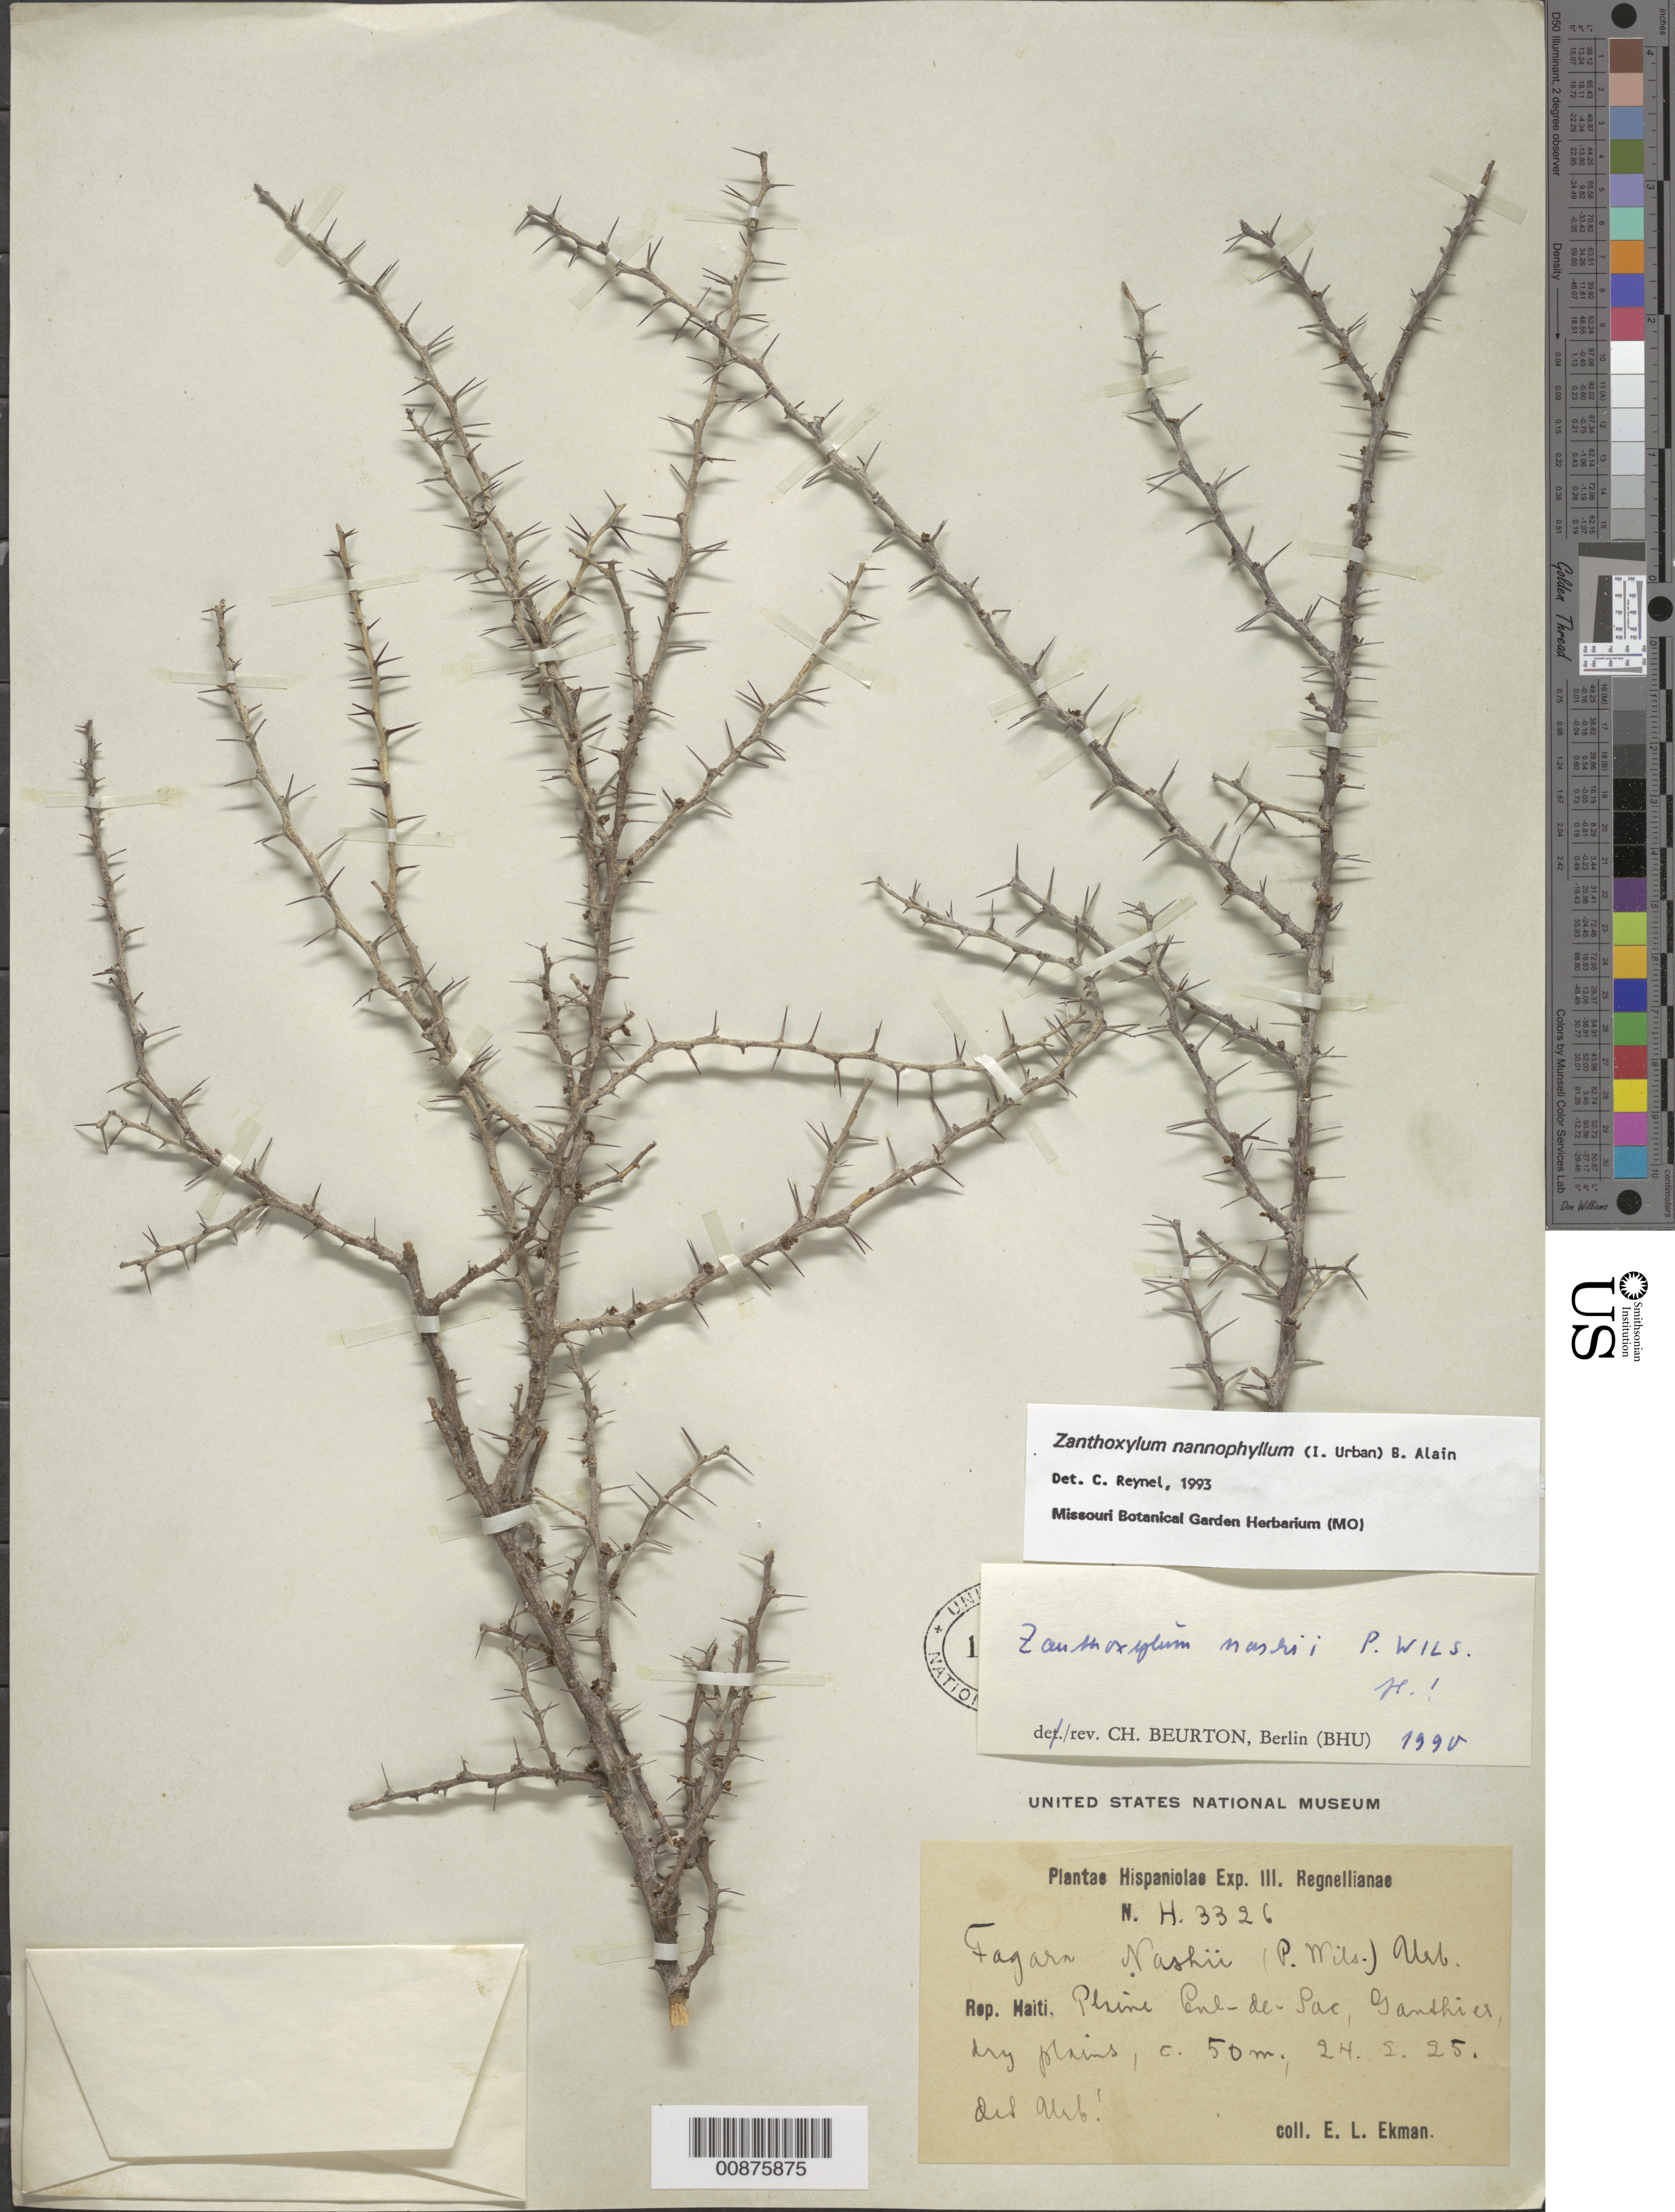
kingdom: Plantae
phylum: Tracheophyta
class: Magnoliopsida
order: Sapindales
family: Rutaceae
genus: Zanthoxylum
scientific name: Zanthoxylum nannophyllum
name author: (Urb.) Alain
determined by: Reynel, Carlos A., (MO), Missouri Botanical Garden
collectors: E. L. Ekman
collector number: H 3326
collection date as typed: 24 Feb 1925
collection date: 1925-02-24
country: Haiti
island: Hispaniola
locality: Plaine Cul de Sac, Ganthier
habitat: Dry plains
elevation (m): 50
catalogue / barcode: US 1412405